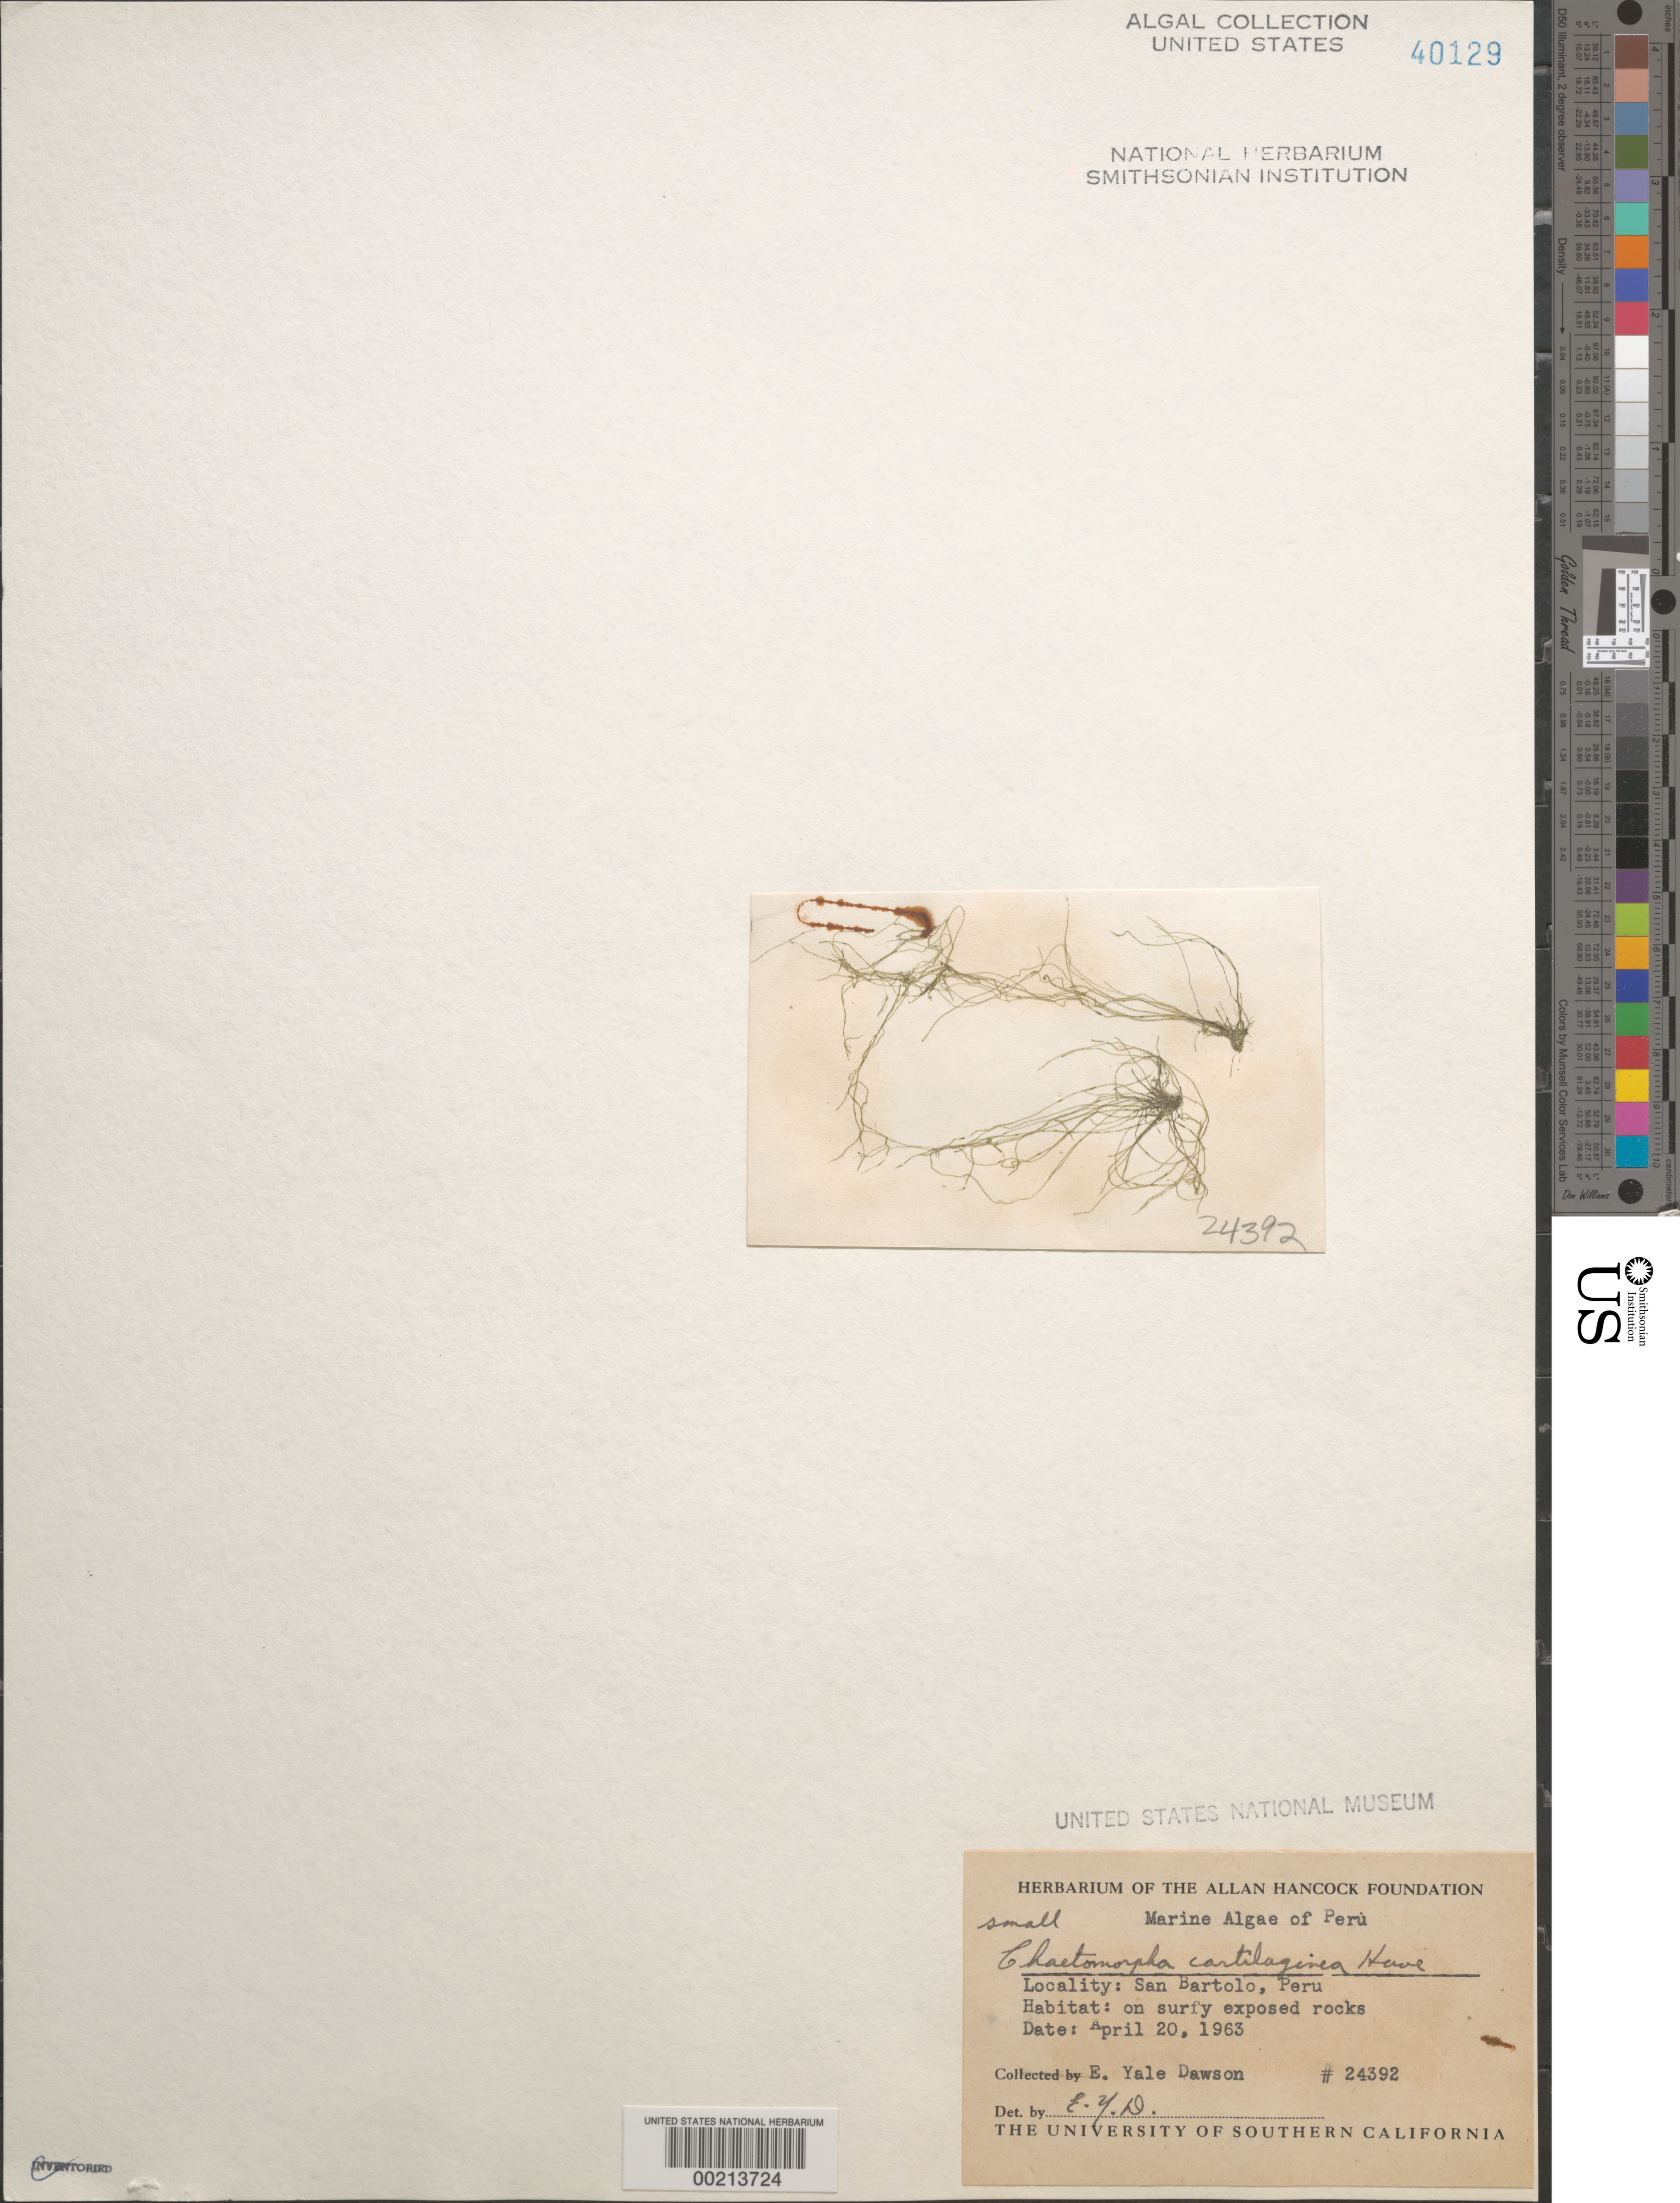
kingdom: Plantae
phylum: Chlorophyta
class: Ulvophyceae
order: Cladophorales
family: Cladophoraceae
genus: Chaetomorpha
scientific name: Chaetomorpha cartilaginea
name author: M. Howe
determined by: Dawson, E. Y.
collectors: E. Y. Dawson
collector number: EYD 24392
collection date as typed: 20 Apr 1963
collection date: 1963-04-20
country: Peru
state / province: Lima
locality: San bartolo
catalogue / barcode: US 40129